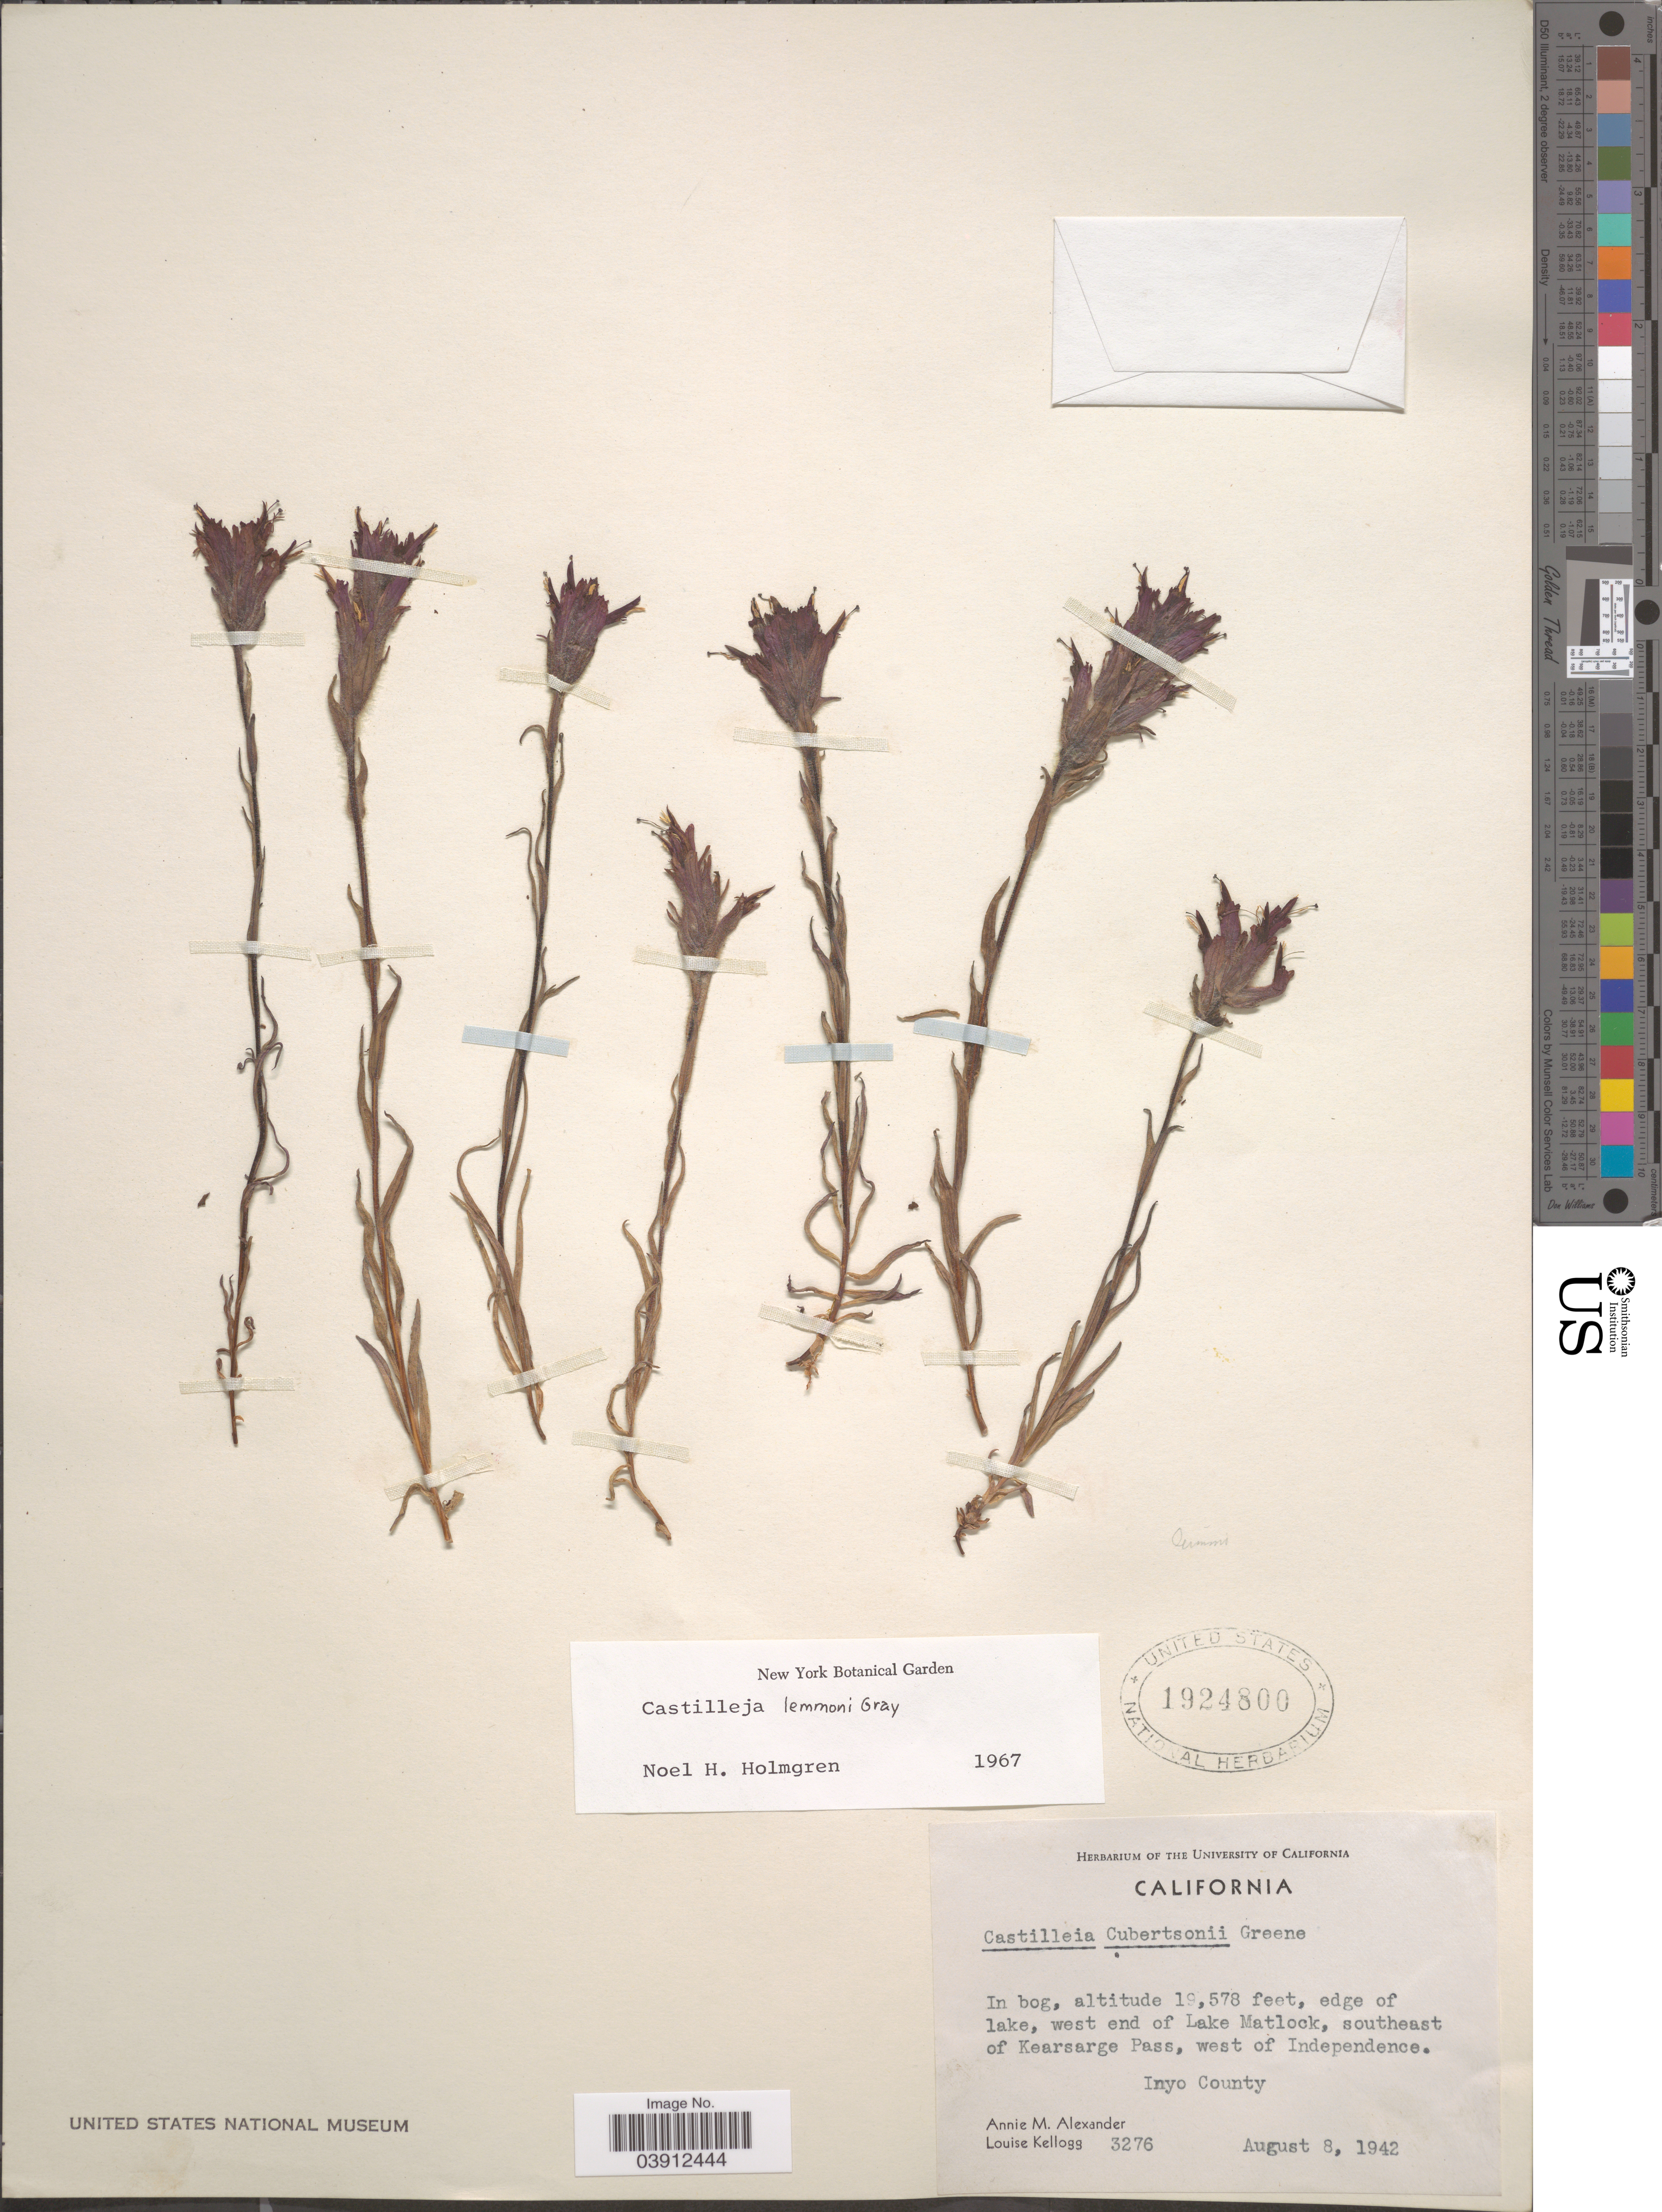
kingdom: Plantae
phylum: Tracheophyta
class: Magnoliopsida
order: Lamiales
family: Orobanchaceae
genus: Castilleja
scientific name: Castilleja lemmonii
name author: A. Gray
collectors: A. M. Alexander & L. Kellogg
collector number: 3276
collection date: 1942-08-08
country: United States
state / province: California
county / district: Inyo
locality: In bog, edge of lake, west end of Lake Matlock, southeast of Kearsarge Pass, west of Independence. Inyo County.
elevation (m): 5967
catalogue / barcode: US 1924800